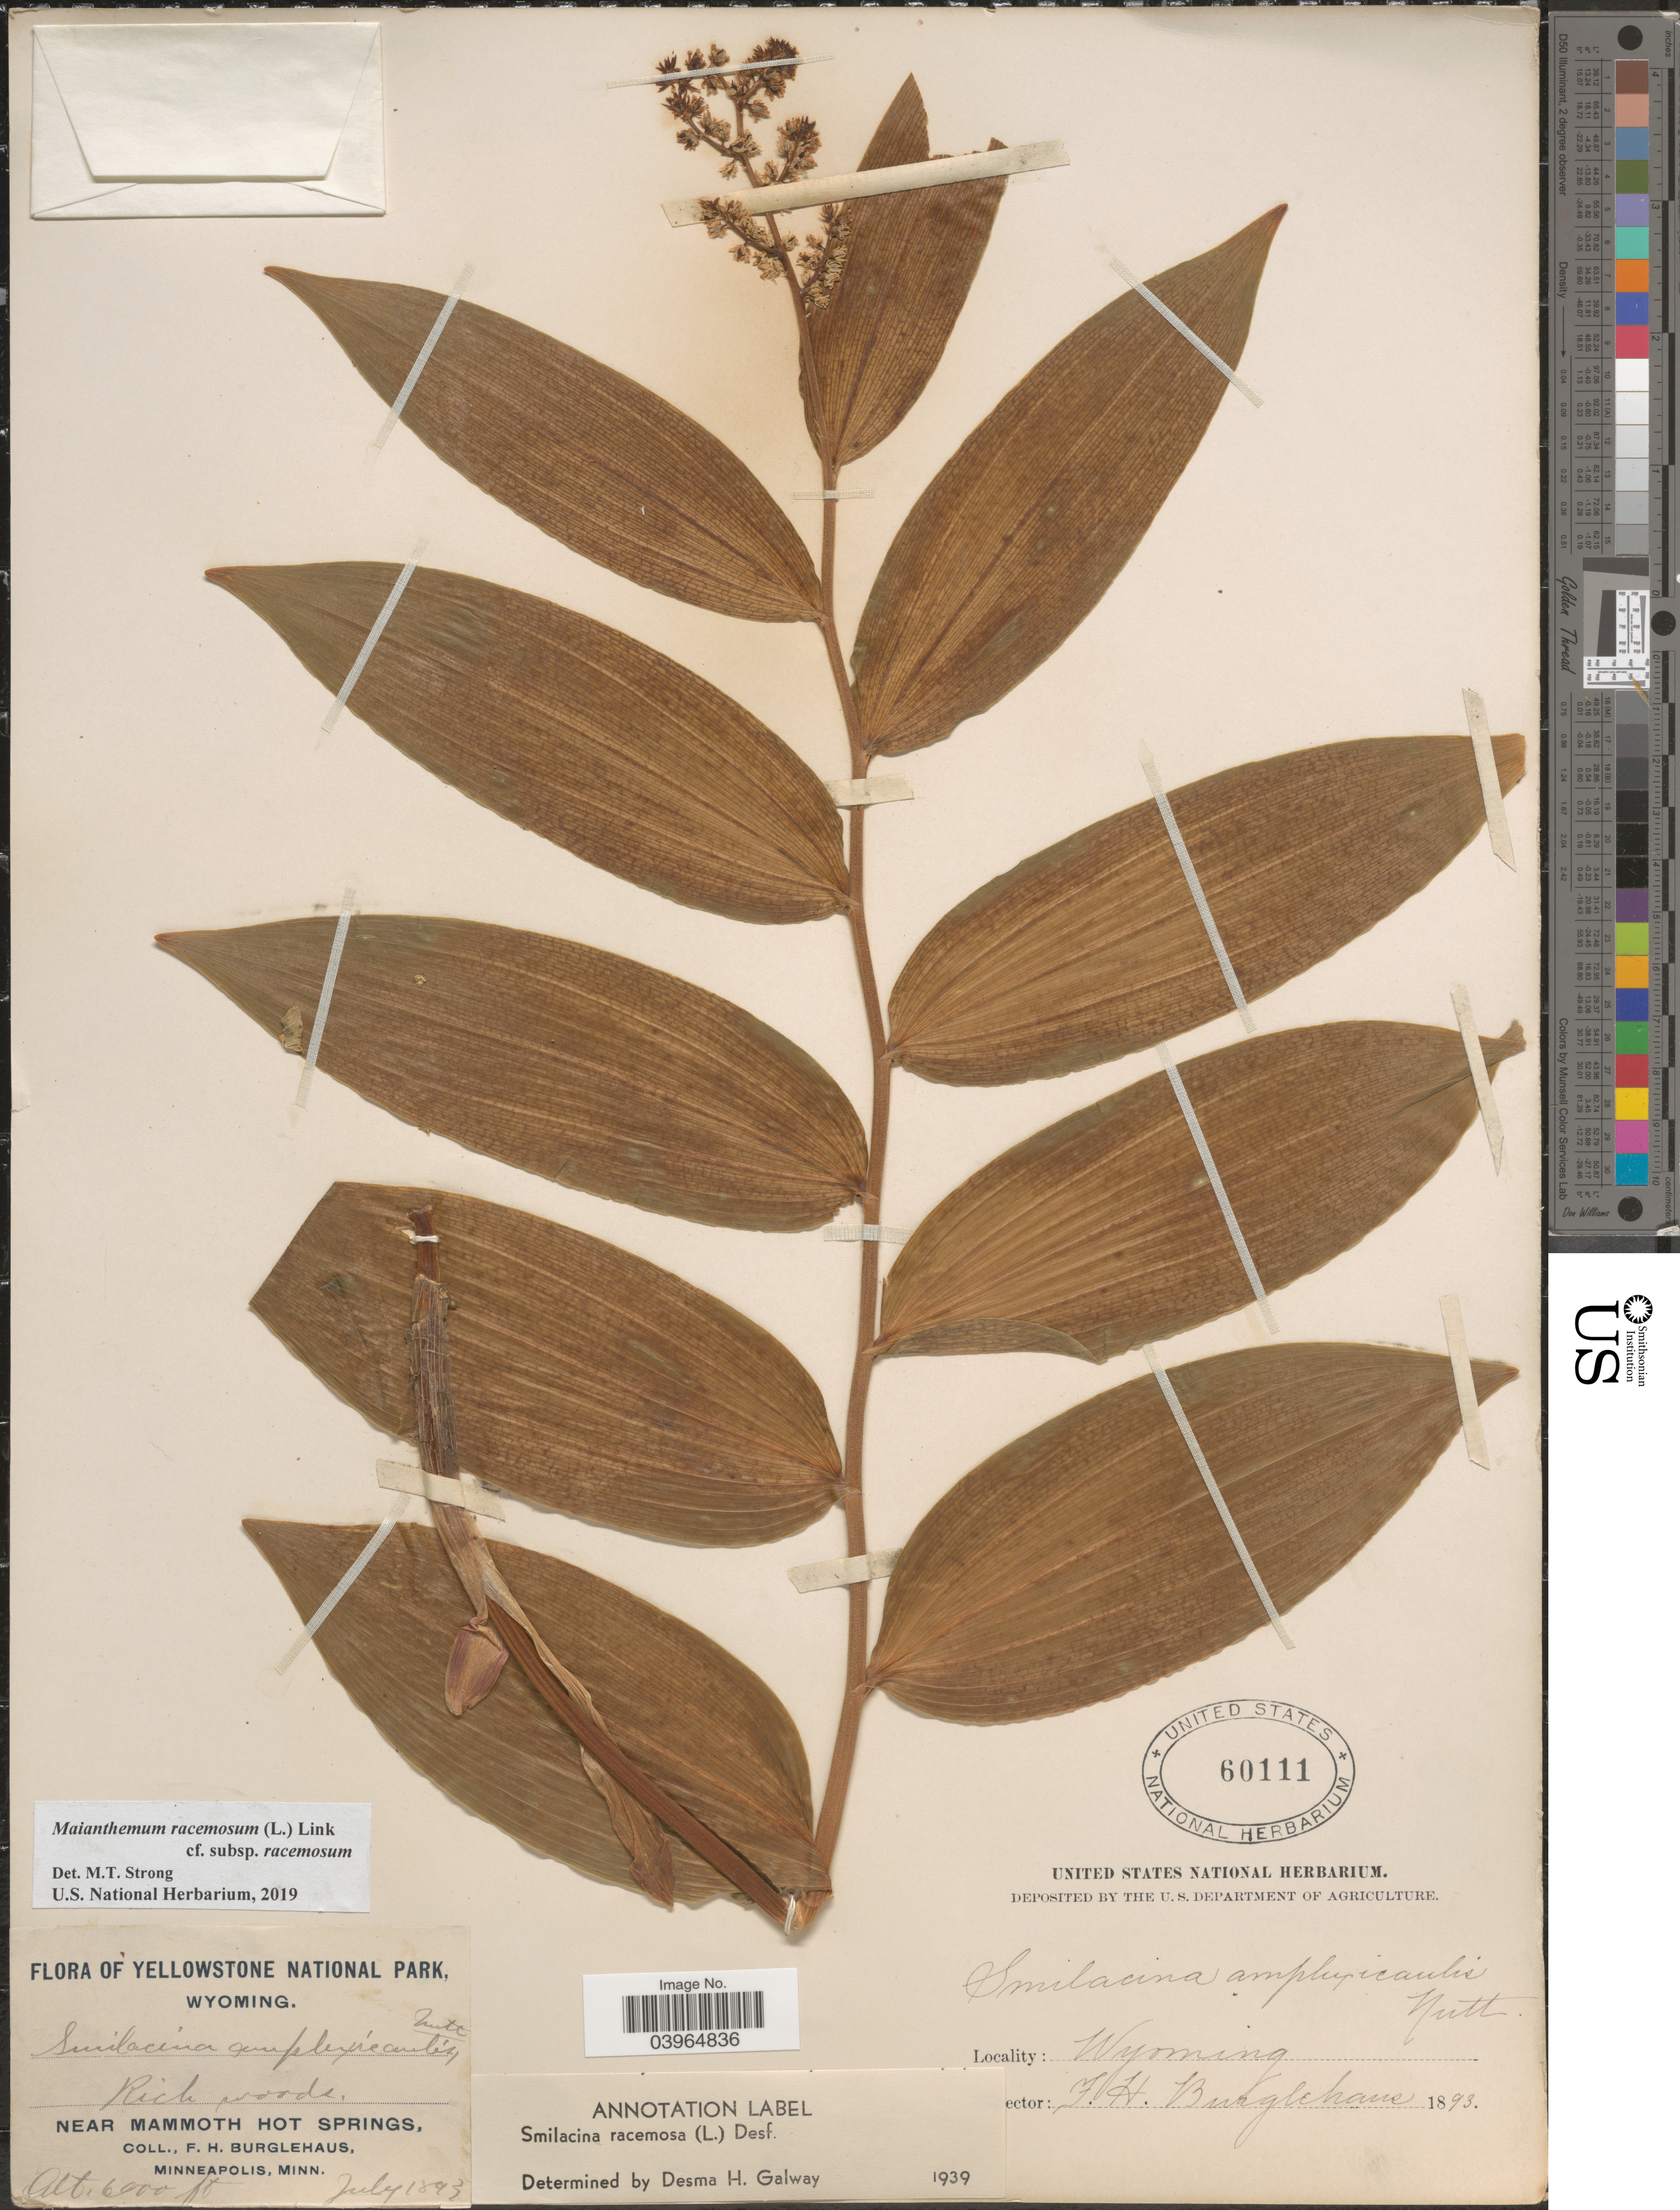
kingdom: Plantae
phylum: Tracheophyta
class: Liliopsida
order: Asparagales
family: Asparagaceae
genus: Maianthemum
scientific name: Maianthemum racemosum subsp. racemosum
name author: (L.) Link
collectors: F. Burglehaus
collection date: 1893-07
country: United States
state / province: Wyoming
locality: Yellowstone National Park. Near Mammoth Hot Springs.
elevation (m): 1829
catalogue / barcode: US 60111